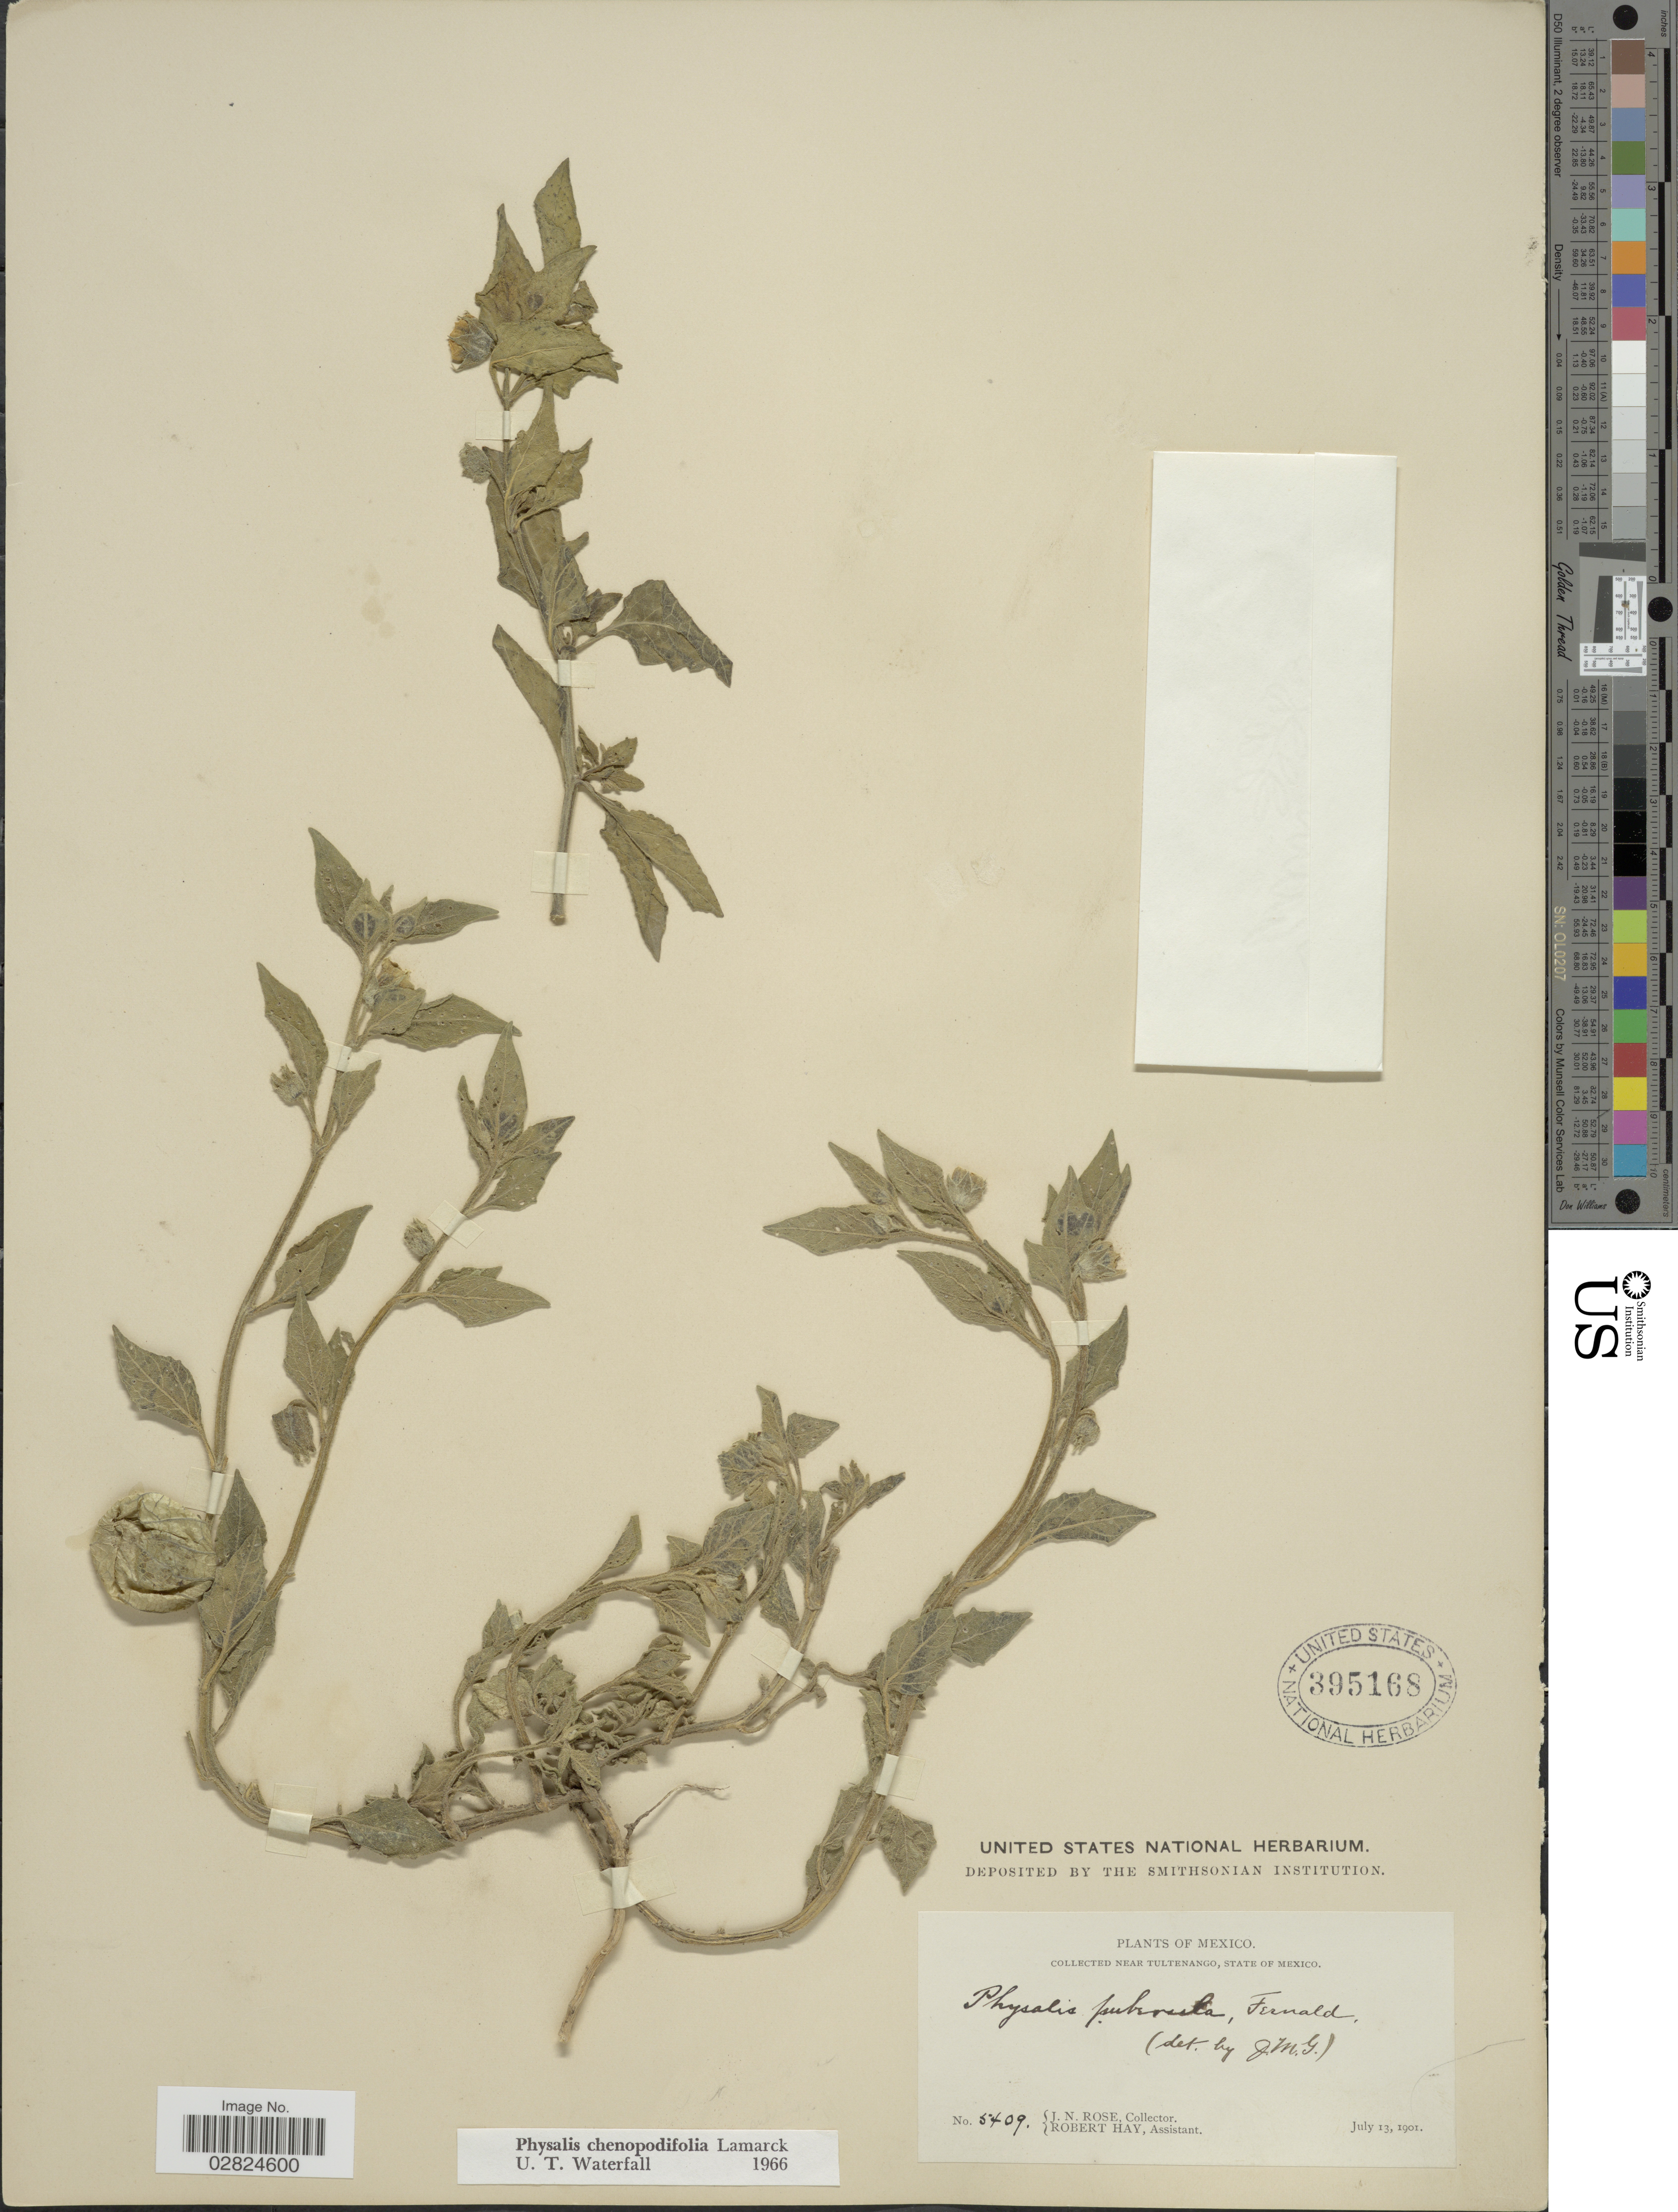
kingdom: Plantae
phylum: Tracheophyta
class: Magnoliopsida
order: Solanales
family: Solanaceae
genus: Physalis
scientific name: Physalis chenopodifolia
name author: Lam.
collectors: J. N. Rose & R. Hay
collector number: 5409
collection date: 1901-07-13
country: Mexico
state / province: México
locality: Near Tultenango.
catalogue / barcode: US 395168